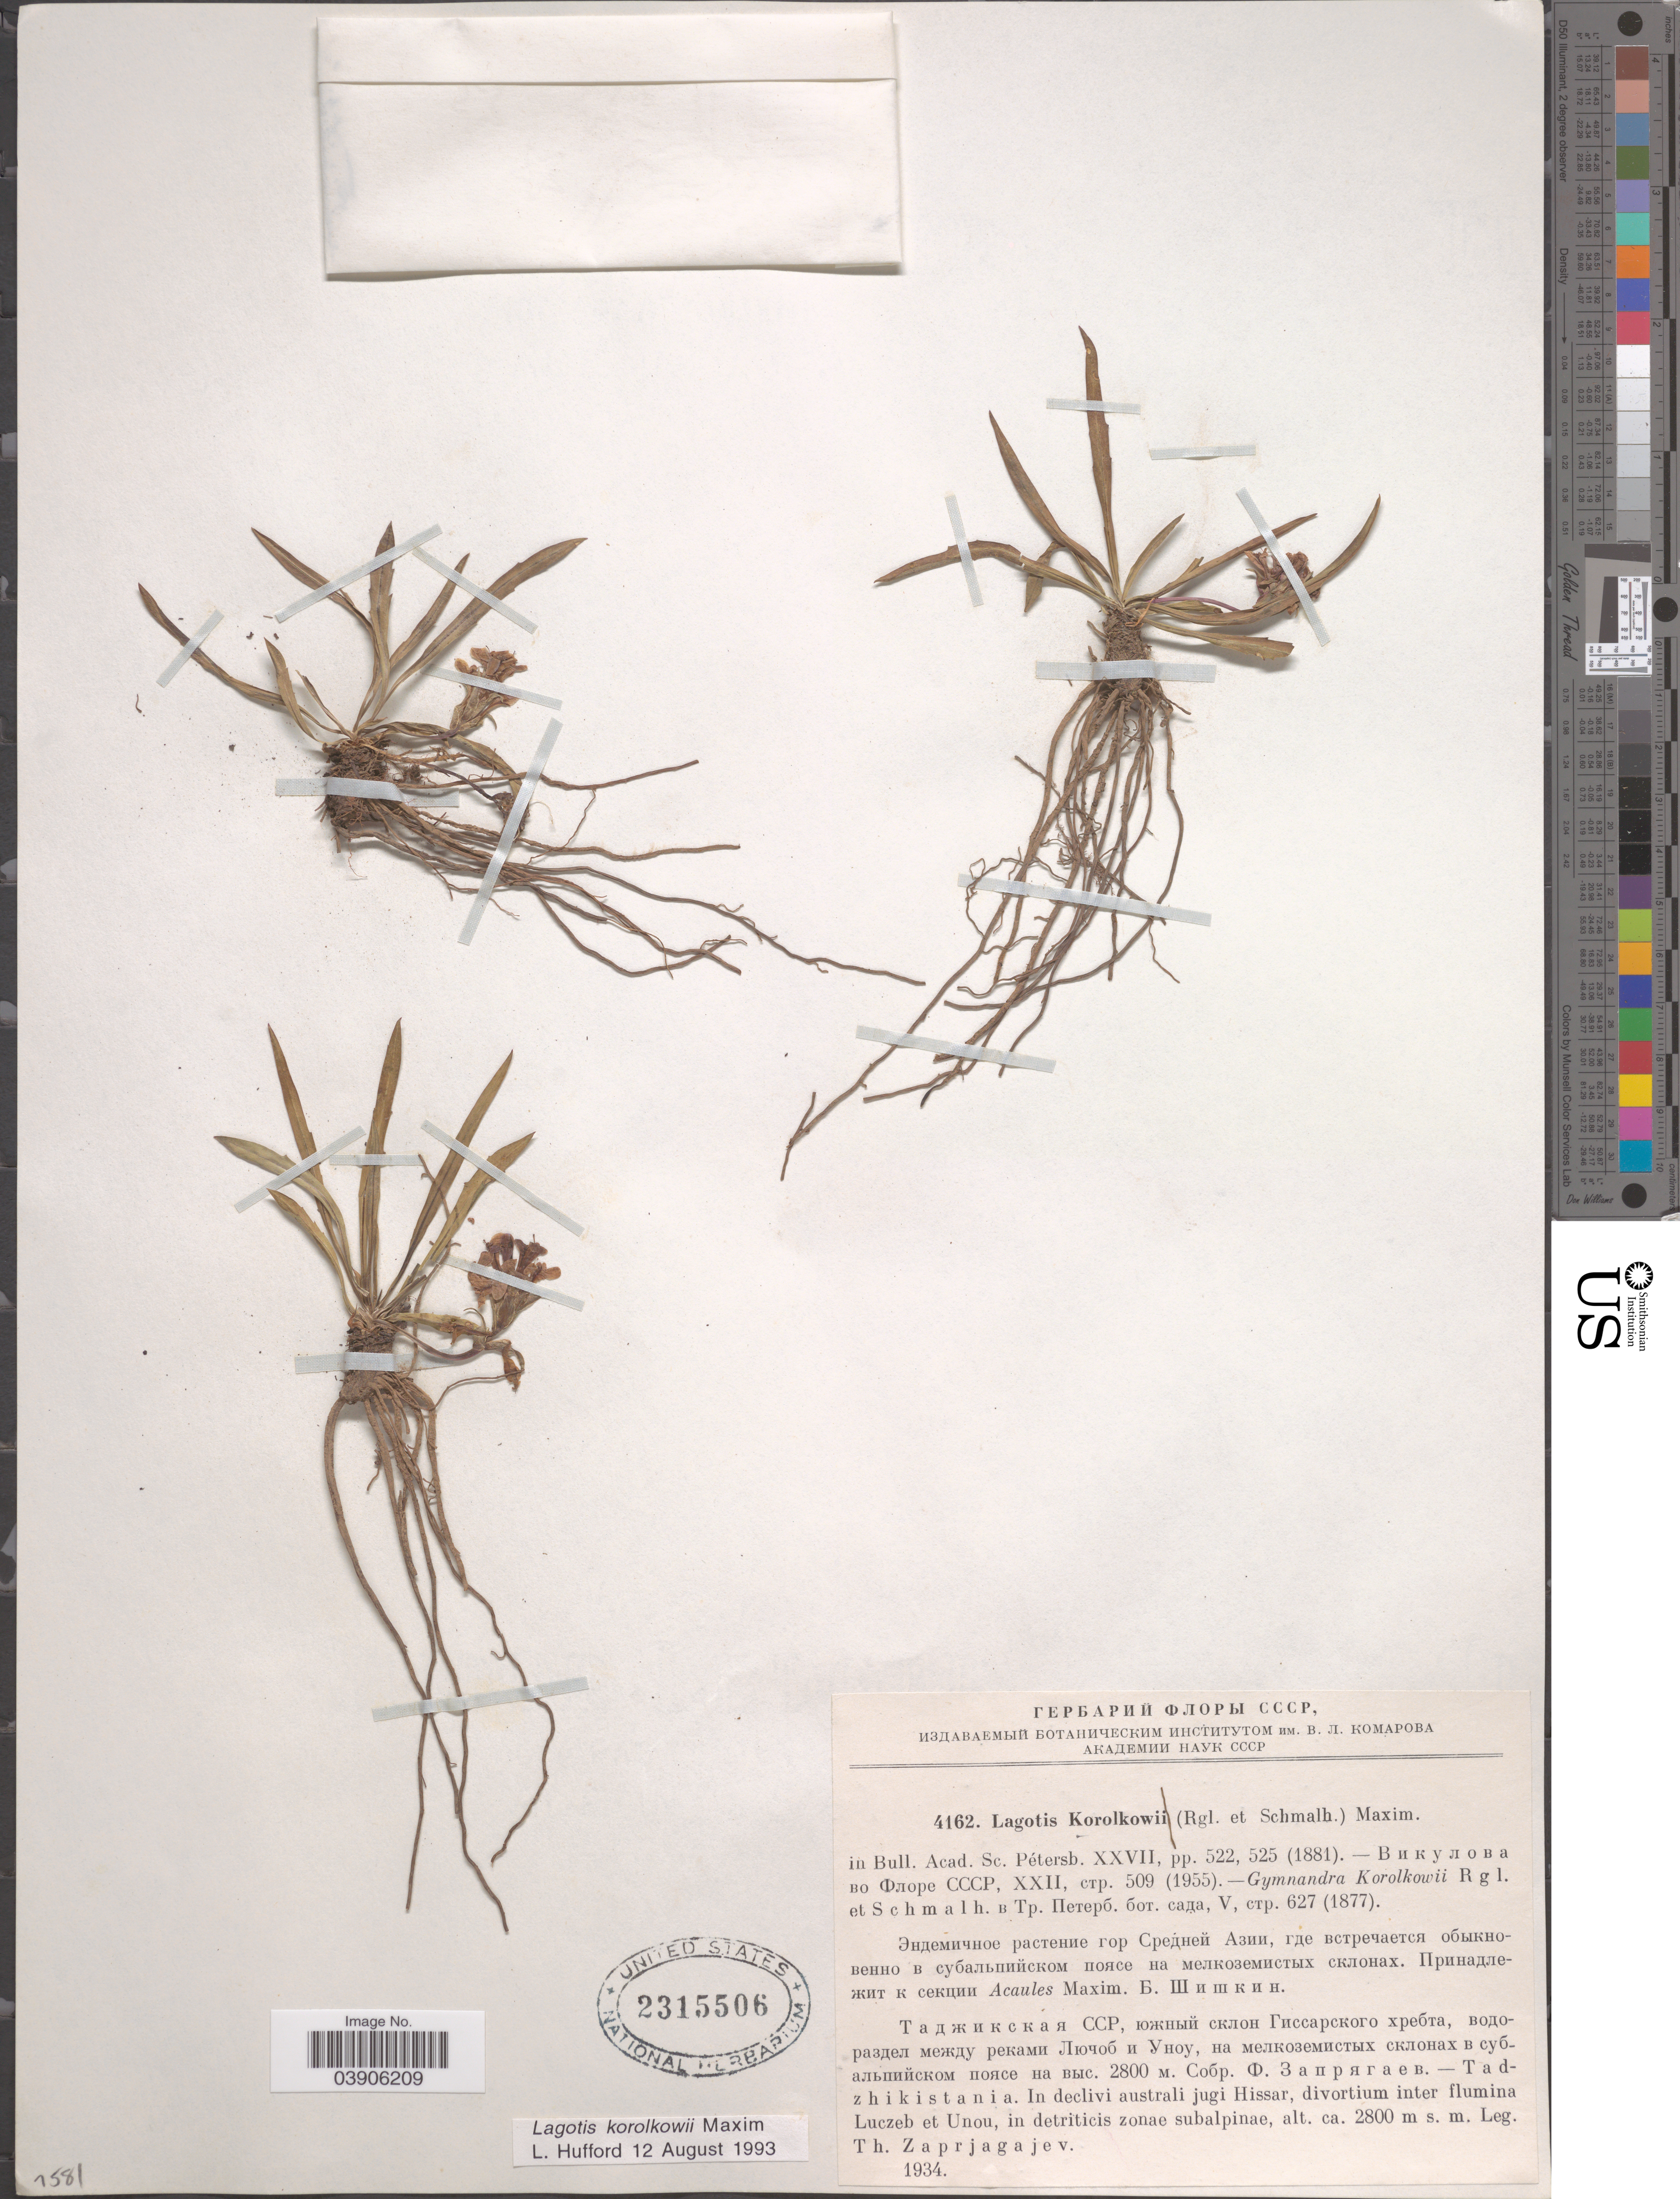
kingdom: Plantae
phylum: Tracheophyta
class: Magnoliopsida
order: Lamiales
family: Plantaginaceae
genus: Lagotis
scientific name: Lagotis korolkowii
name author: Maxim.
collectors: T. Zaprjagaev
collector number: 4162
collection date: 1934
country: Tajikistan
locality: In declivi australi jugi Hissar, divortium inter flumina Luczeb et Unou, in detriticis zonae subalpinae.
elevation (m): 2800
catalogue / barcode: US 2315506